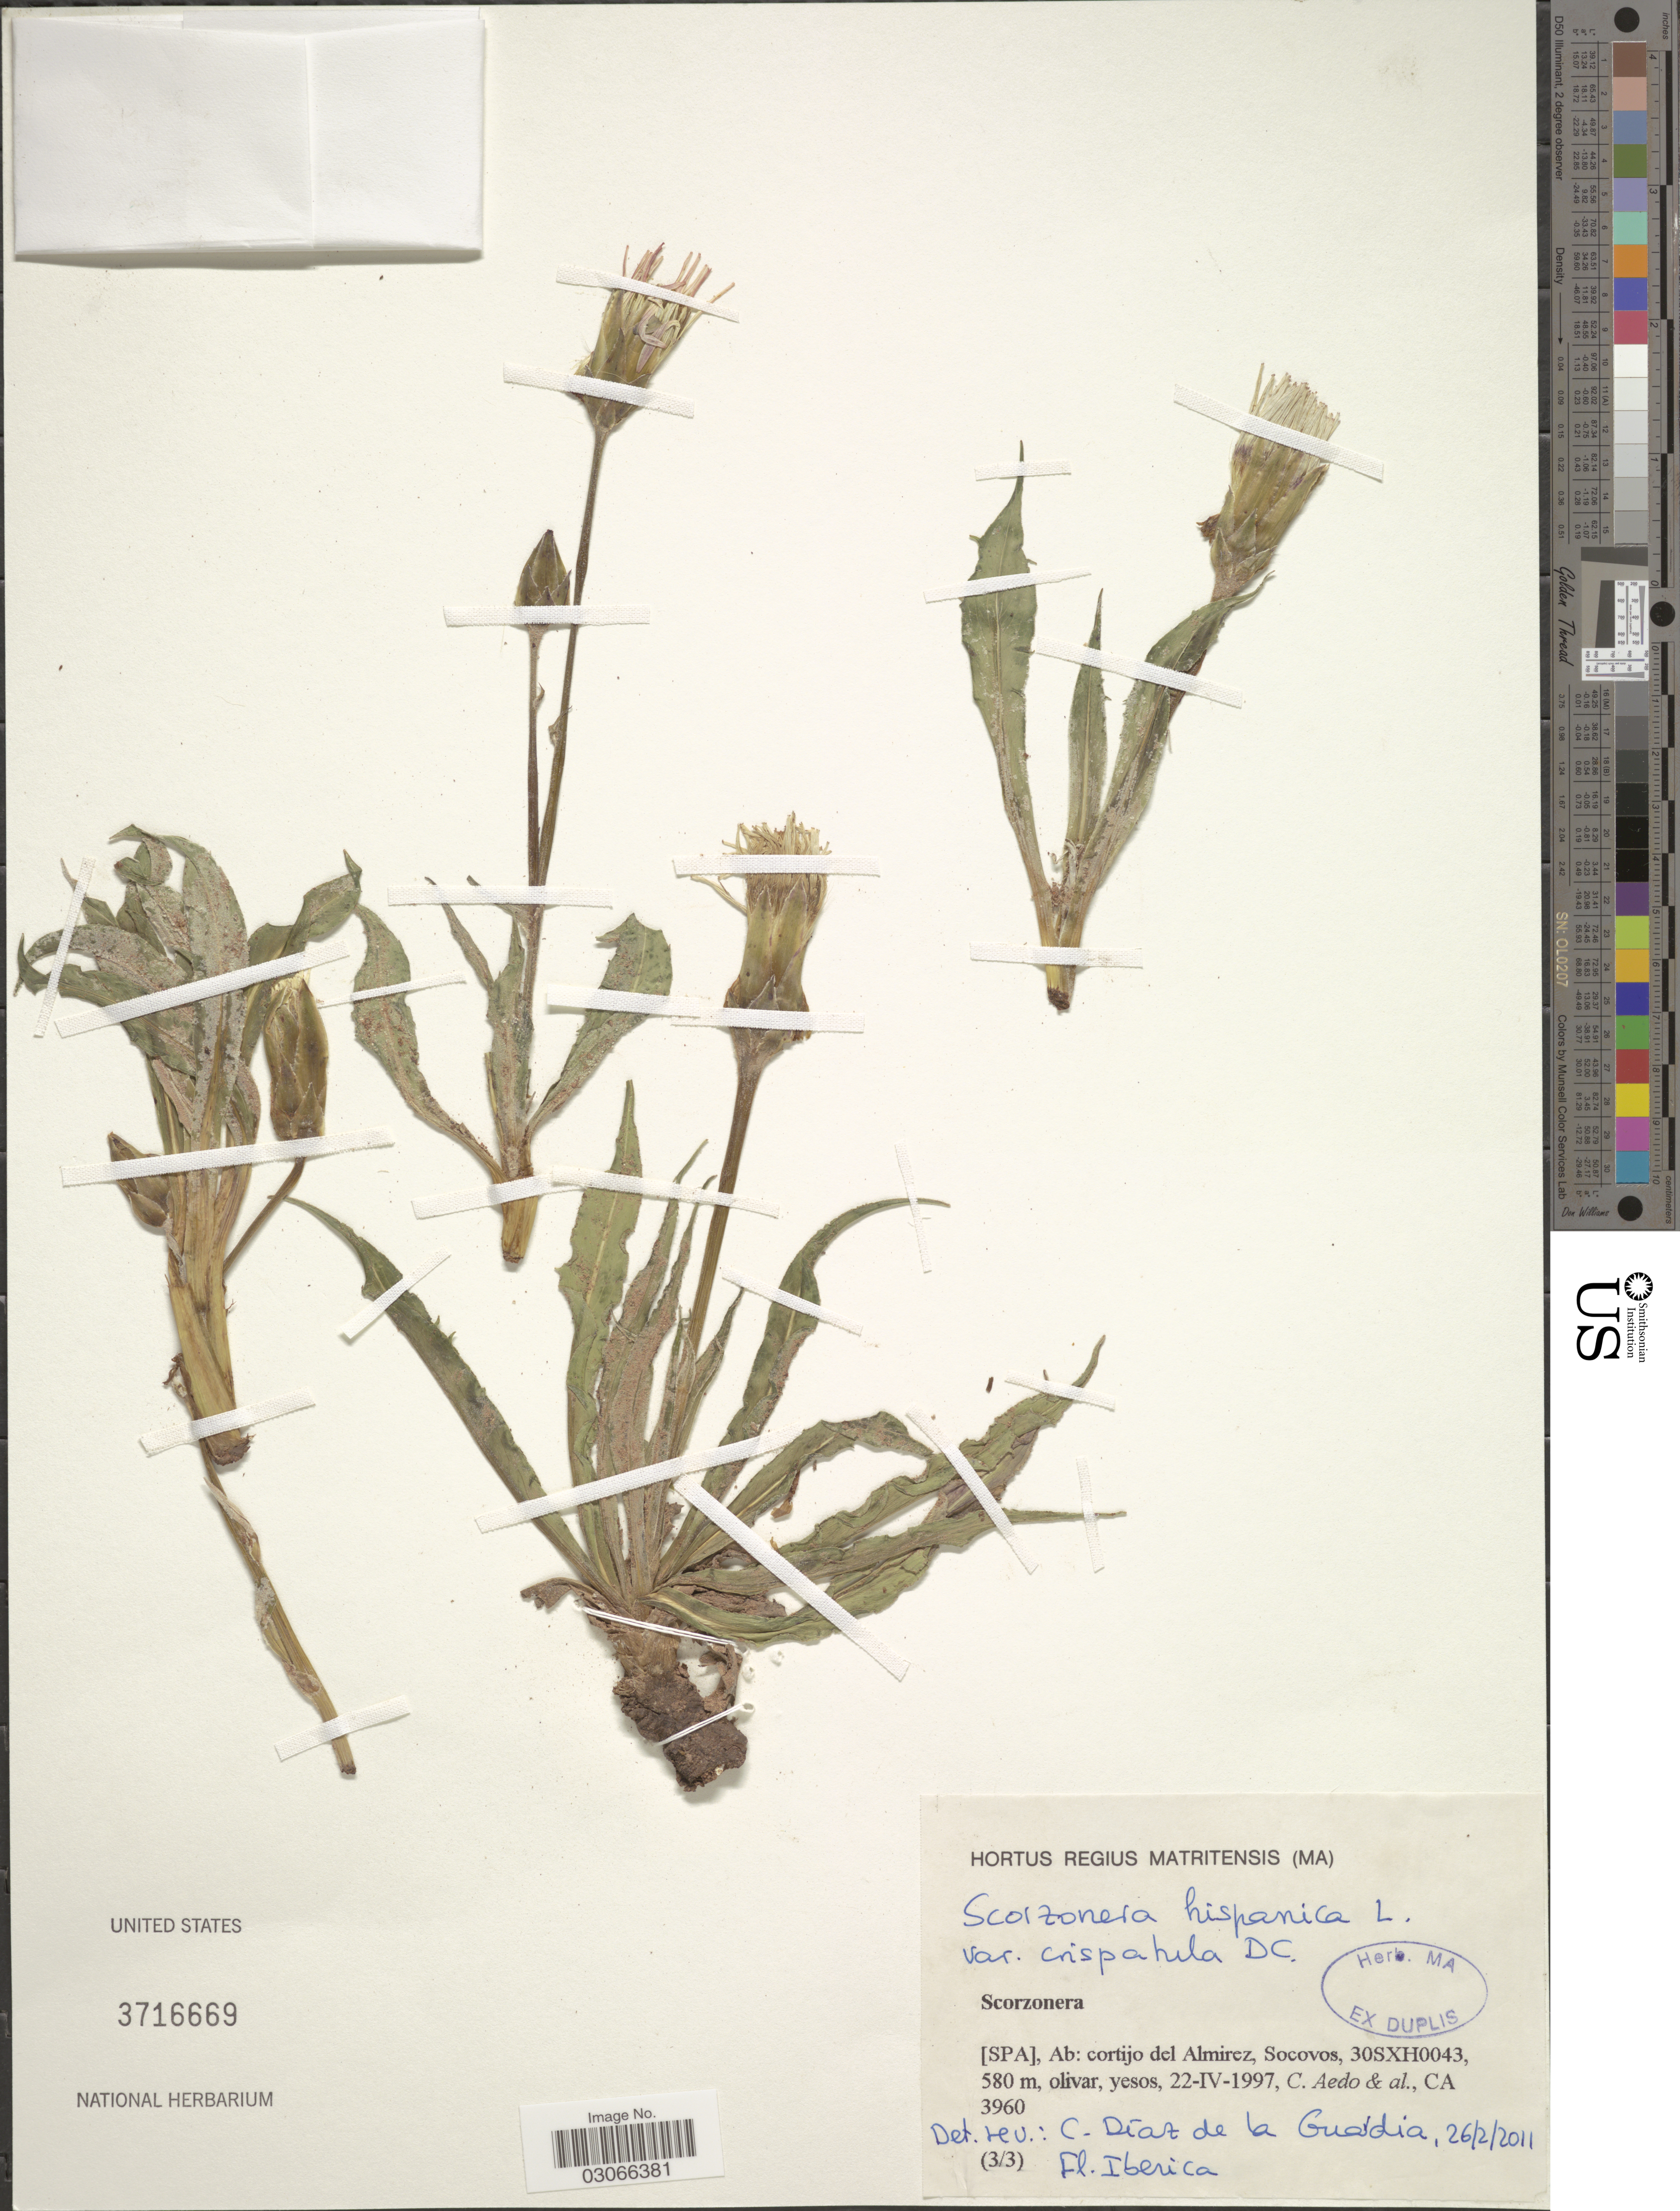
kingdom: Plantae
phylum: Tracheophyta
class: Magnoliopsida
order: Asterales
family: Asteraceae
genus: Scorzonera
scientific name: Scorzonera hispanica var. crispatula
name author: DC.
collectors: C. Aedo & et al.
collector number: CA3960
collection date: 1997-04-22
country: Spain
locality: [SPA], Ab: cortijo del Almirez, Socovos, 30SXH0043.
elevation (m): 580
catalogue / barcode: US 3716669